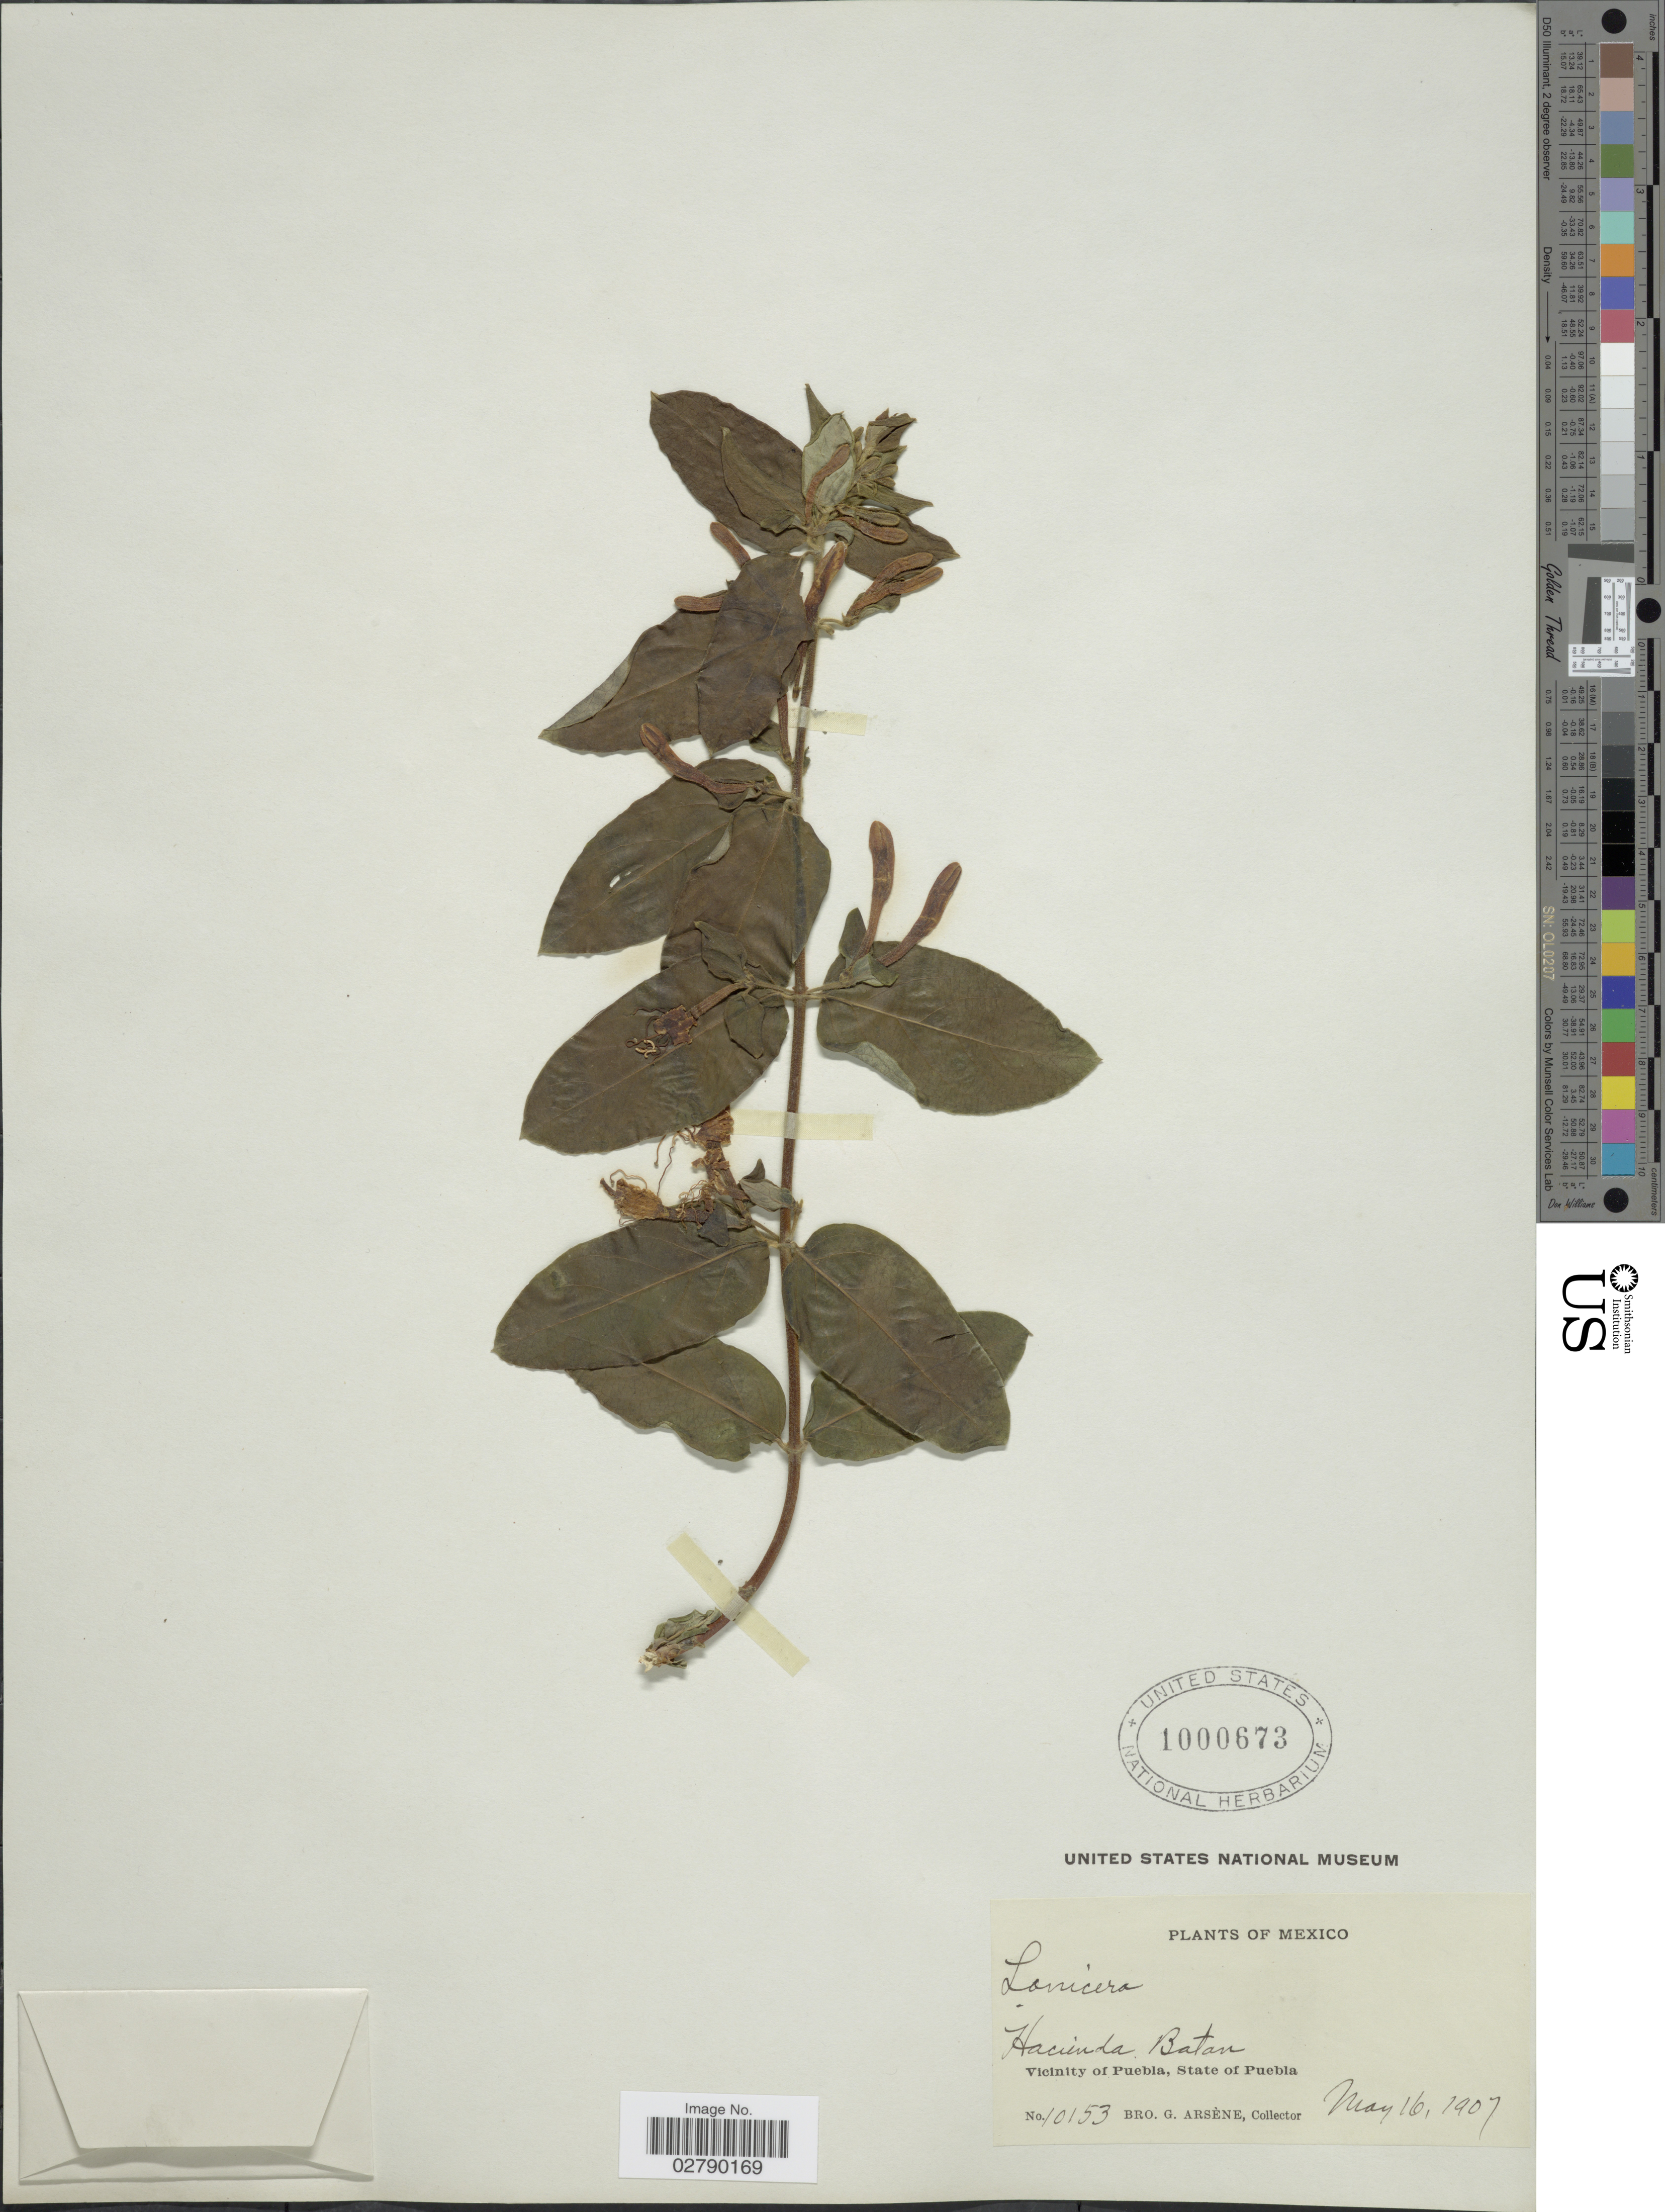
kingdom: Plantae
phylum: Tracheophyta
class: Magnoliopsida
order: Dipsacales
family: Caprifoliaceae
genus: Lonicera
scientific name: Lonicera japonica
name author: Thunb.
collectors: Bro. G. Arsène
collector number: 10153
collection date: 1907-05-16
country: Mexico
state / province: Puebla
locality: Hacienda Batan. Vicinity of Puebla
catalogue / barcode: US 1000673